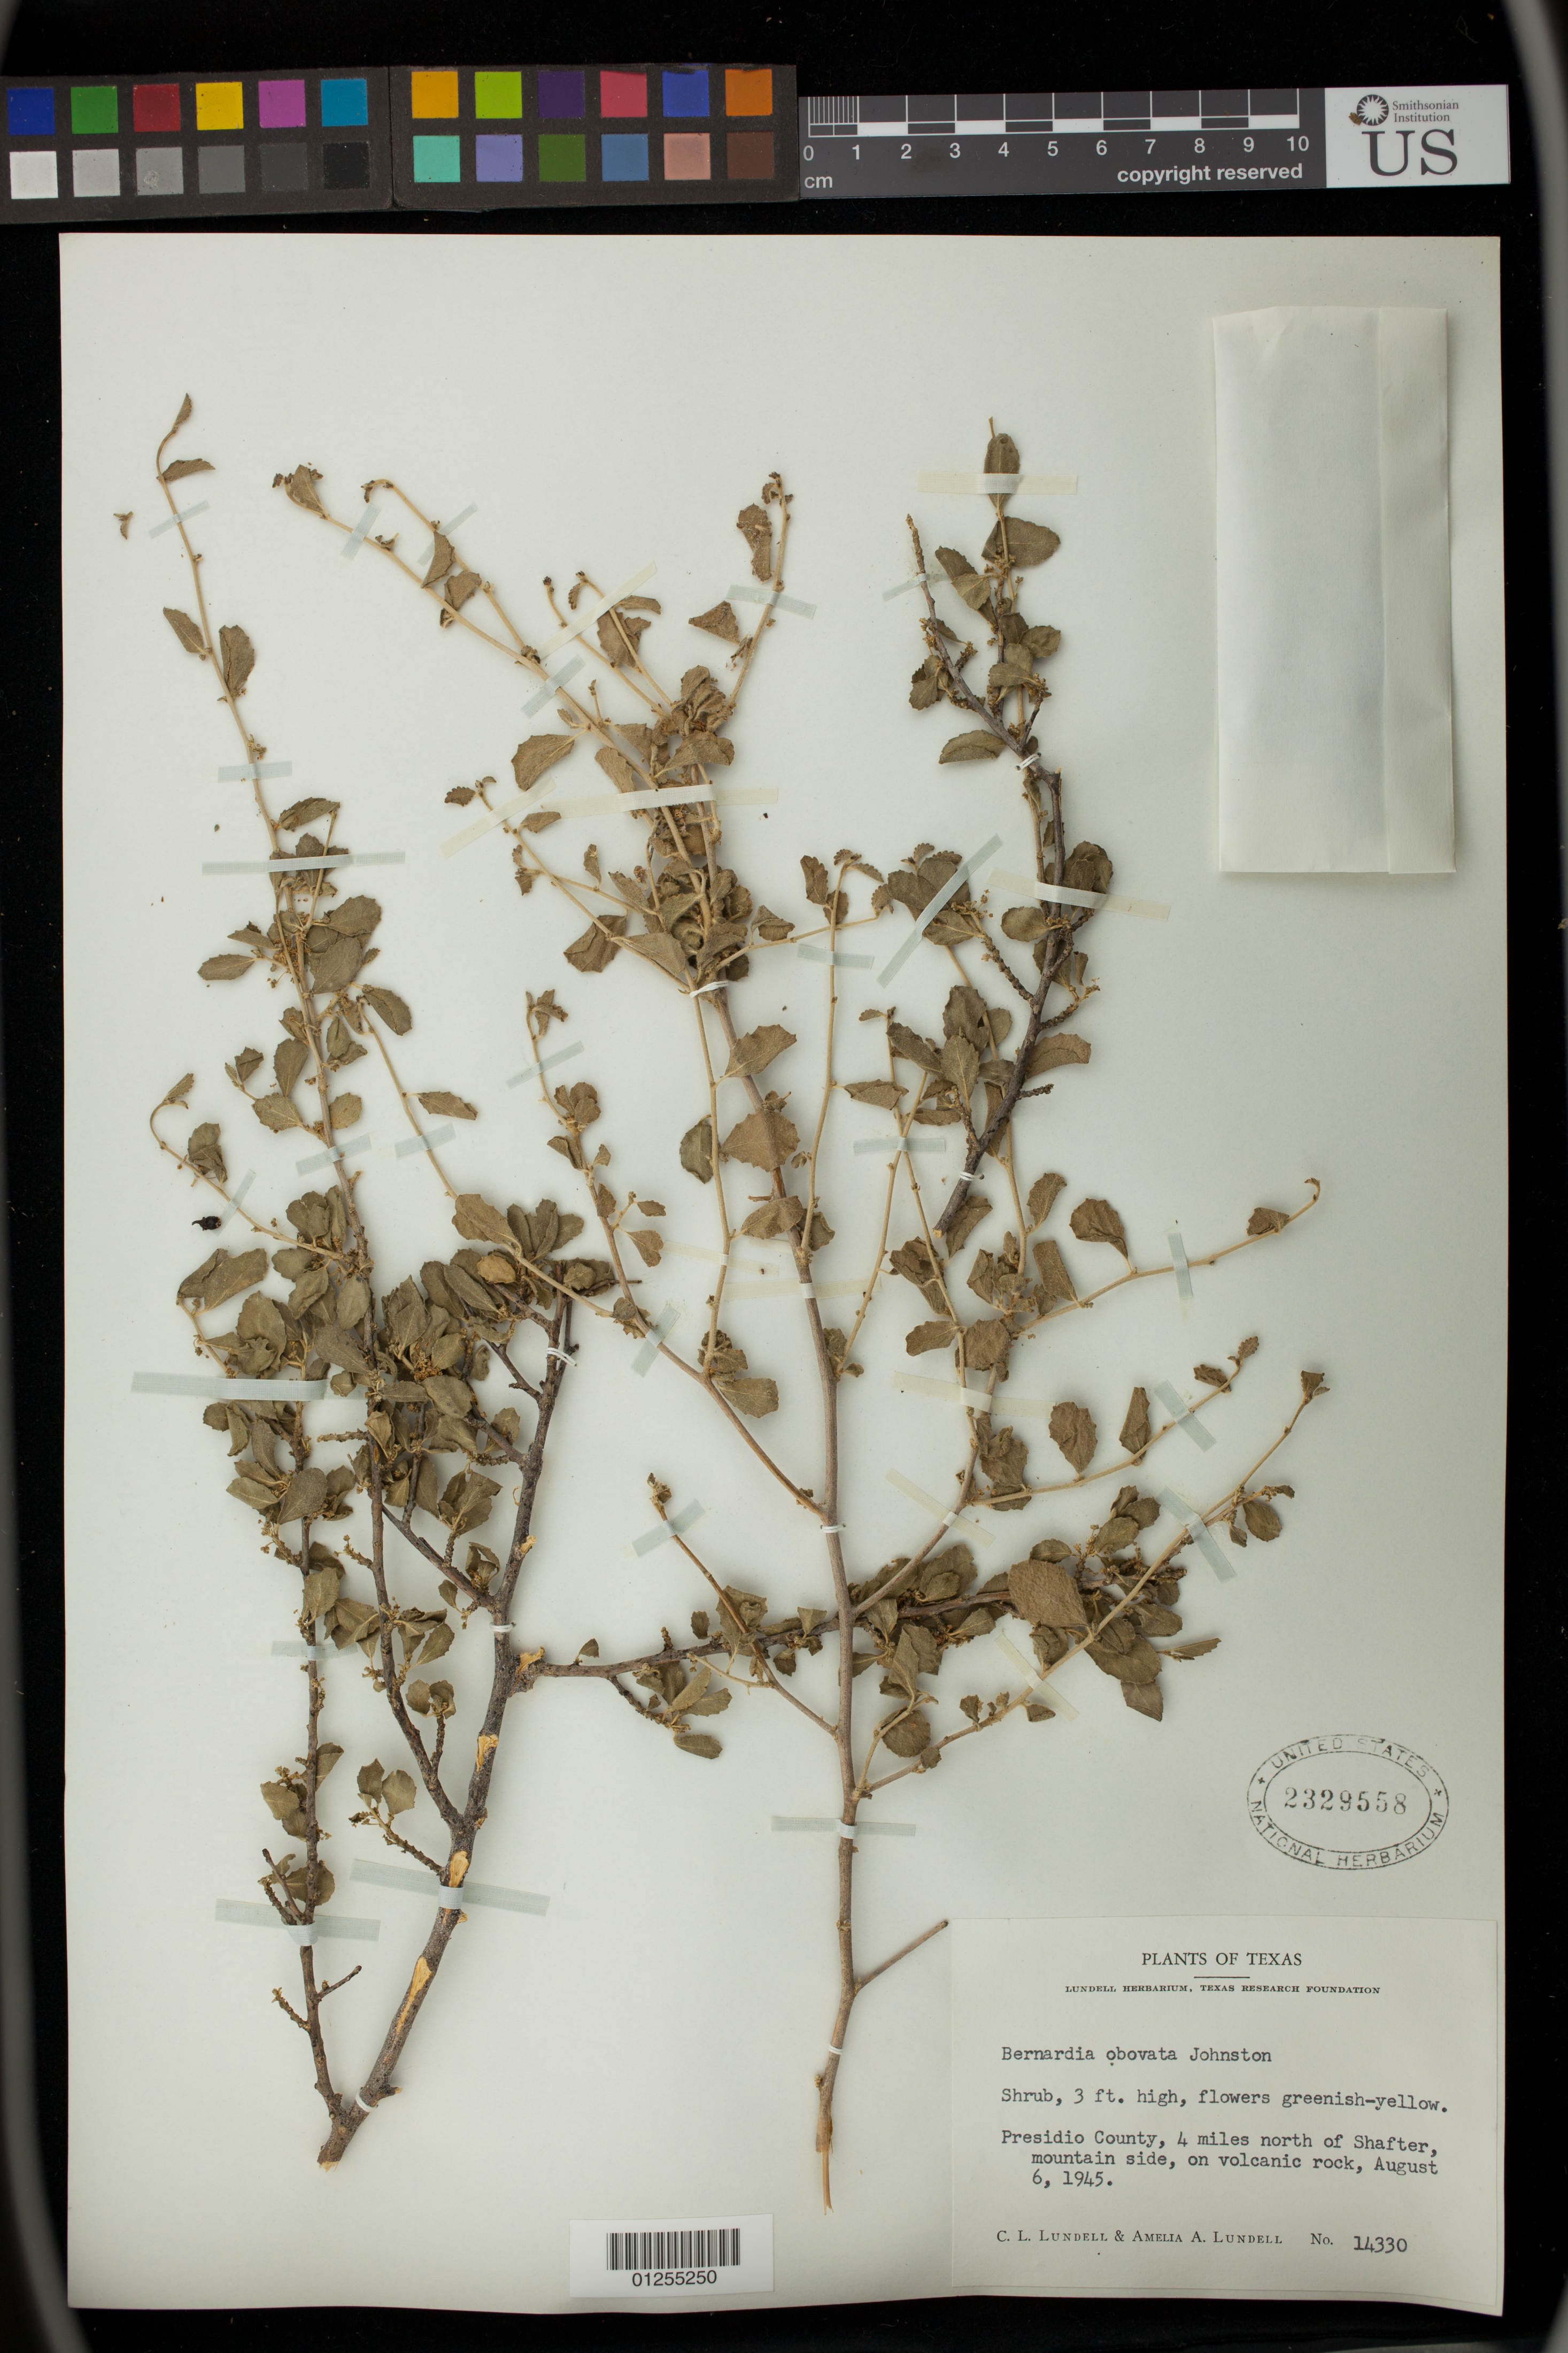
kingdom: Plantae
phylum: Tracheophyta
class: Magnoliopsida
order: Malpighiales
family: Euphorbiaceae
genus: Bernardia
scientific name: Bernardia obovata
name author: I.M. Johnst.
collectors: C. L. Lundell & A. A. Lundell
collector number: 14330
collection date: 1945-08-06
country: United States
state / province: Texas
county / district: Presidio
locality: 4 miles north of Shafter, mountain side, on volcanic rock.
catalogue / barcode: US 2329558